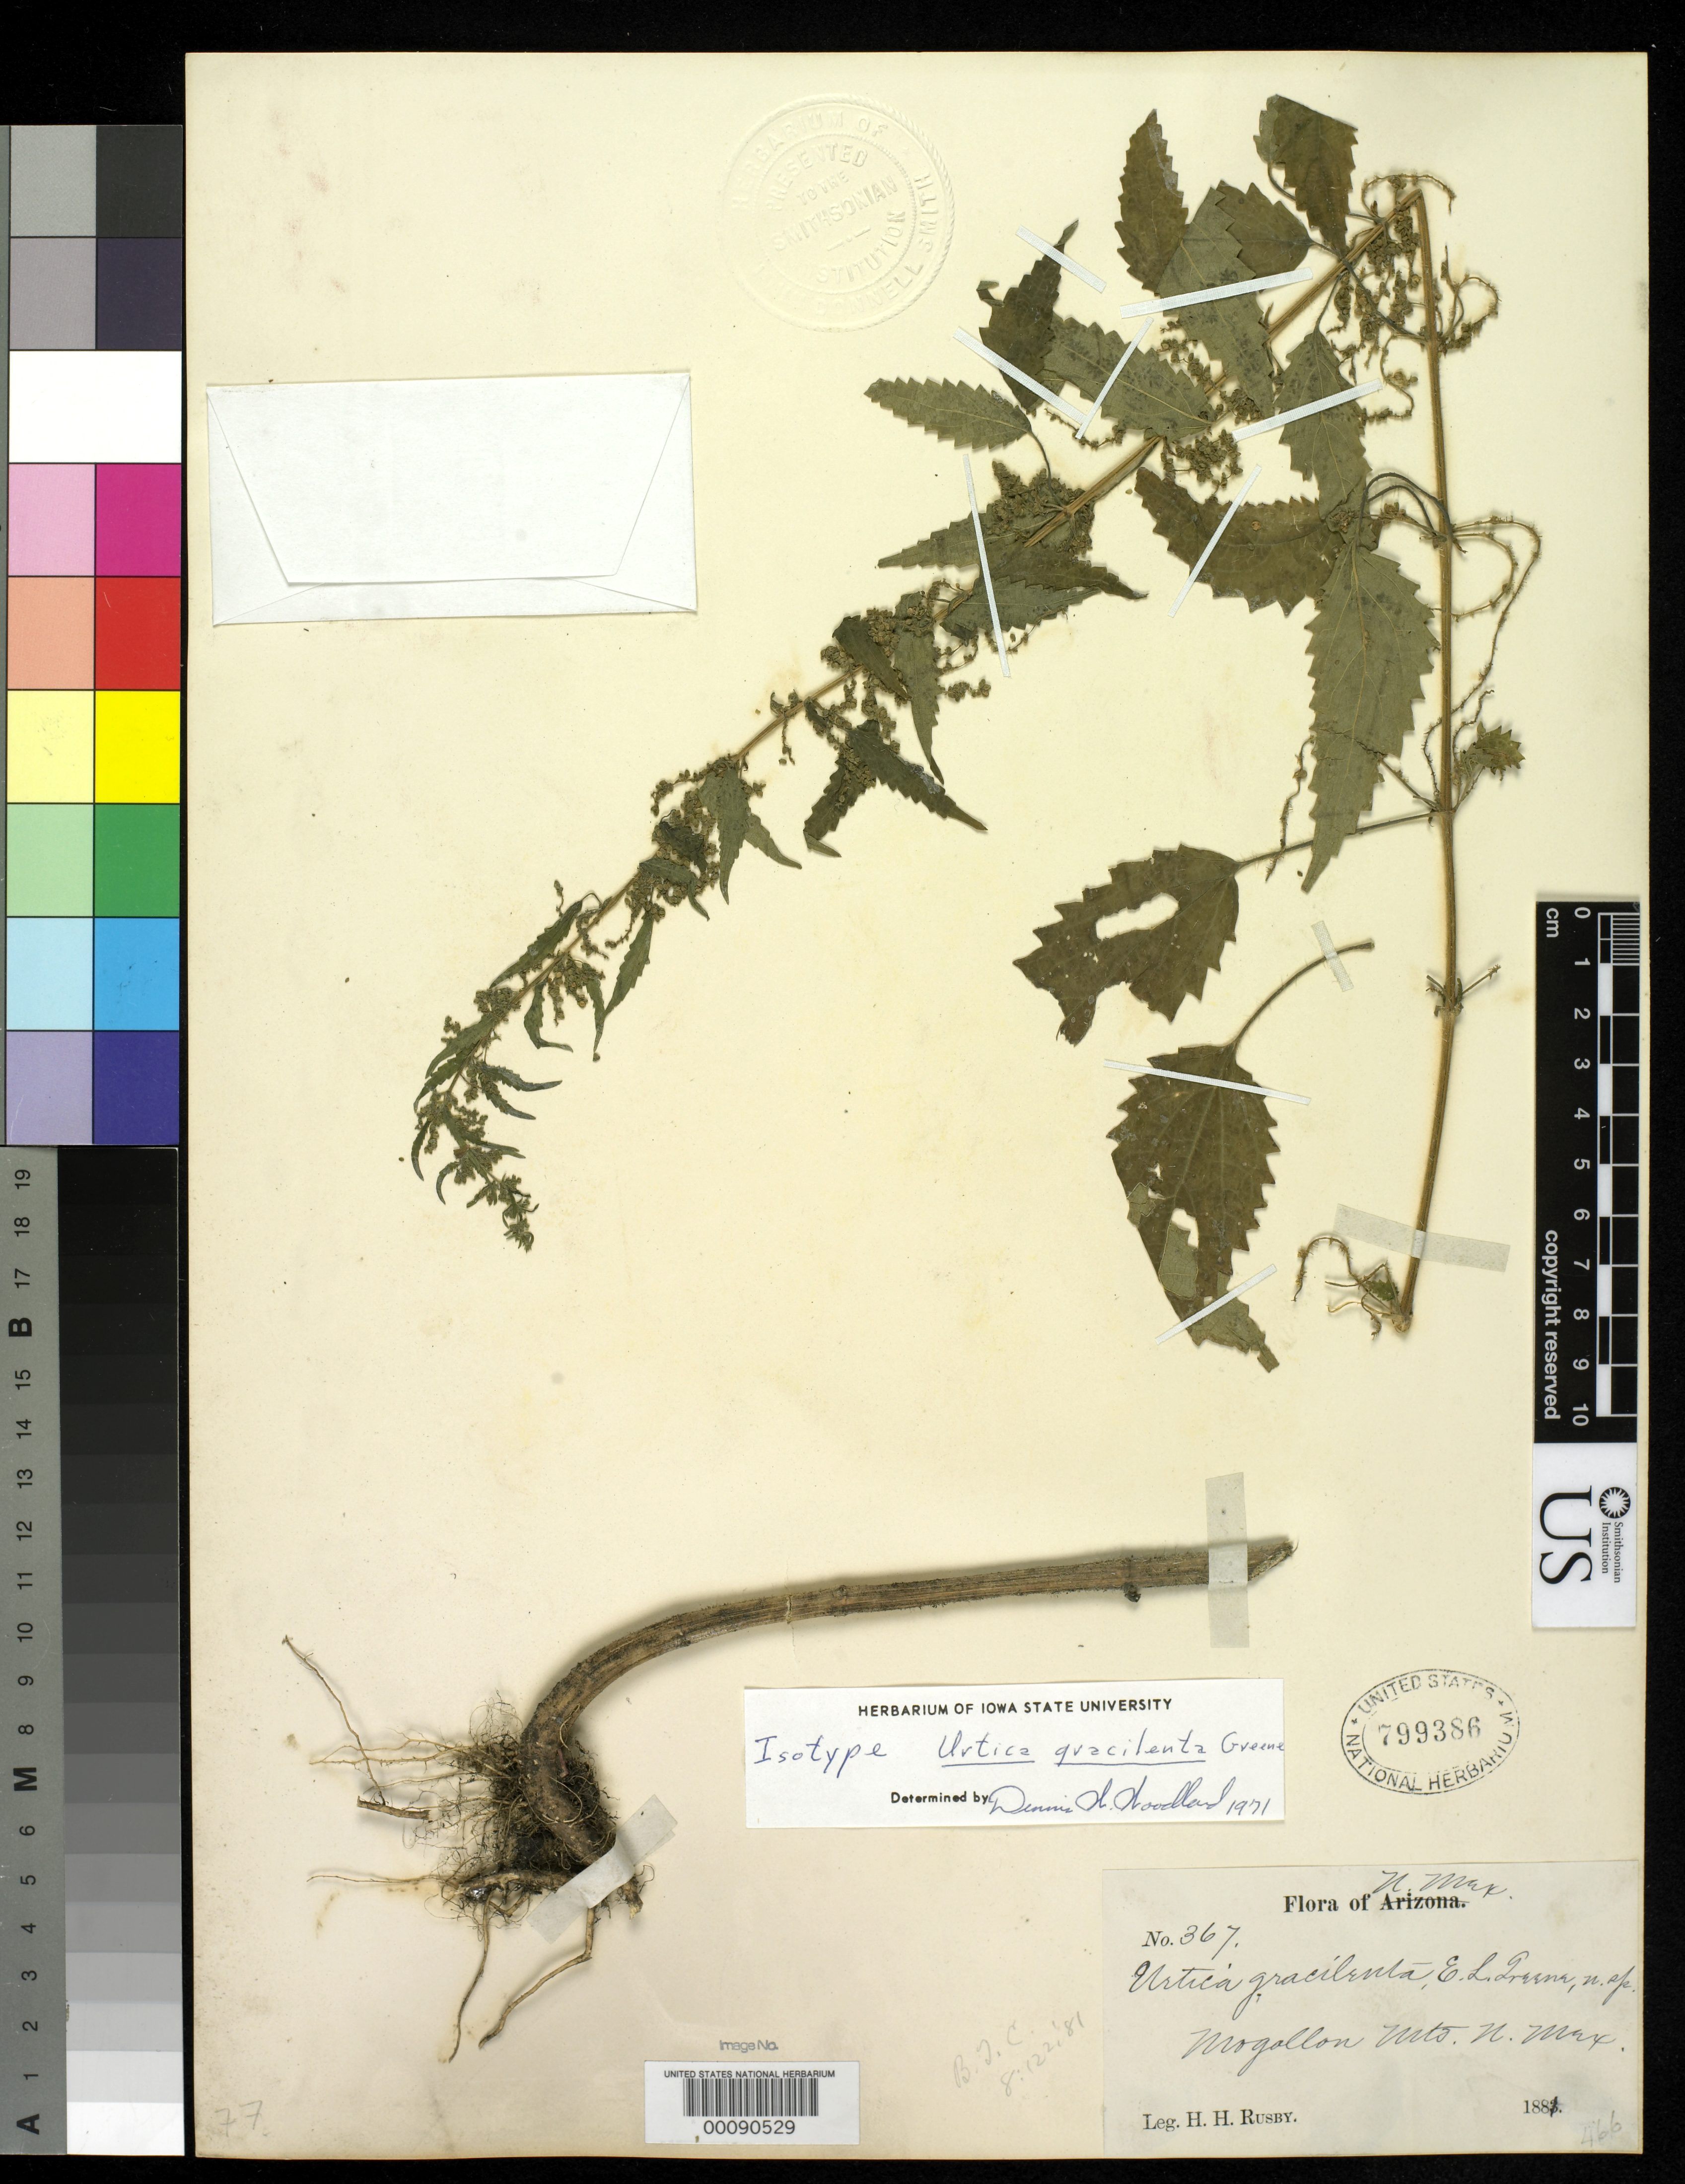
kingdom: Plantae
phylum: Tracheophyta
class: Magnoliopsida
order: Rosales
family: Urticaceae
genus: Urtica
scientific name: Urtica gracilenta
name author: Greene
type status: Isotype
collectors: H. H. Rusby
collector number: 367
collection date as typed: Aug 1881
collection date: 1881-08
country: United States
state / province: New Mexico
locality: From the Mogollon Mtns.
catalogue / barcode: US 799386